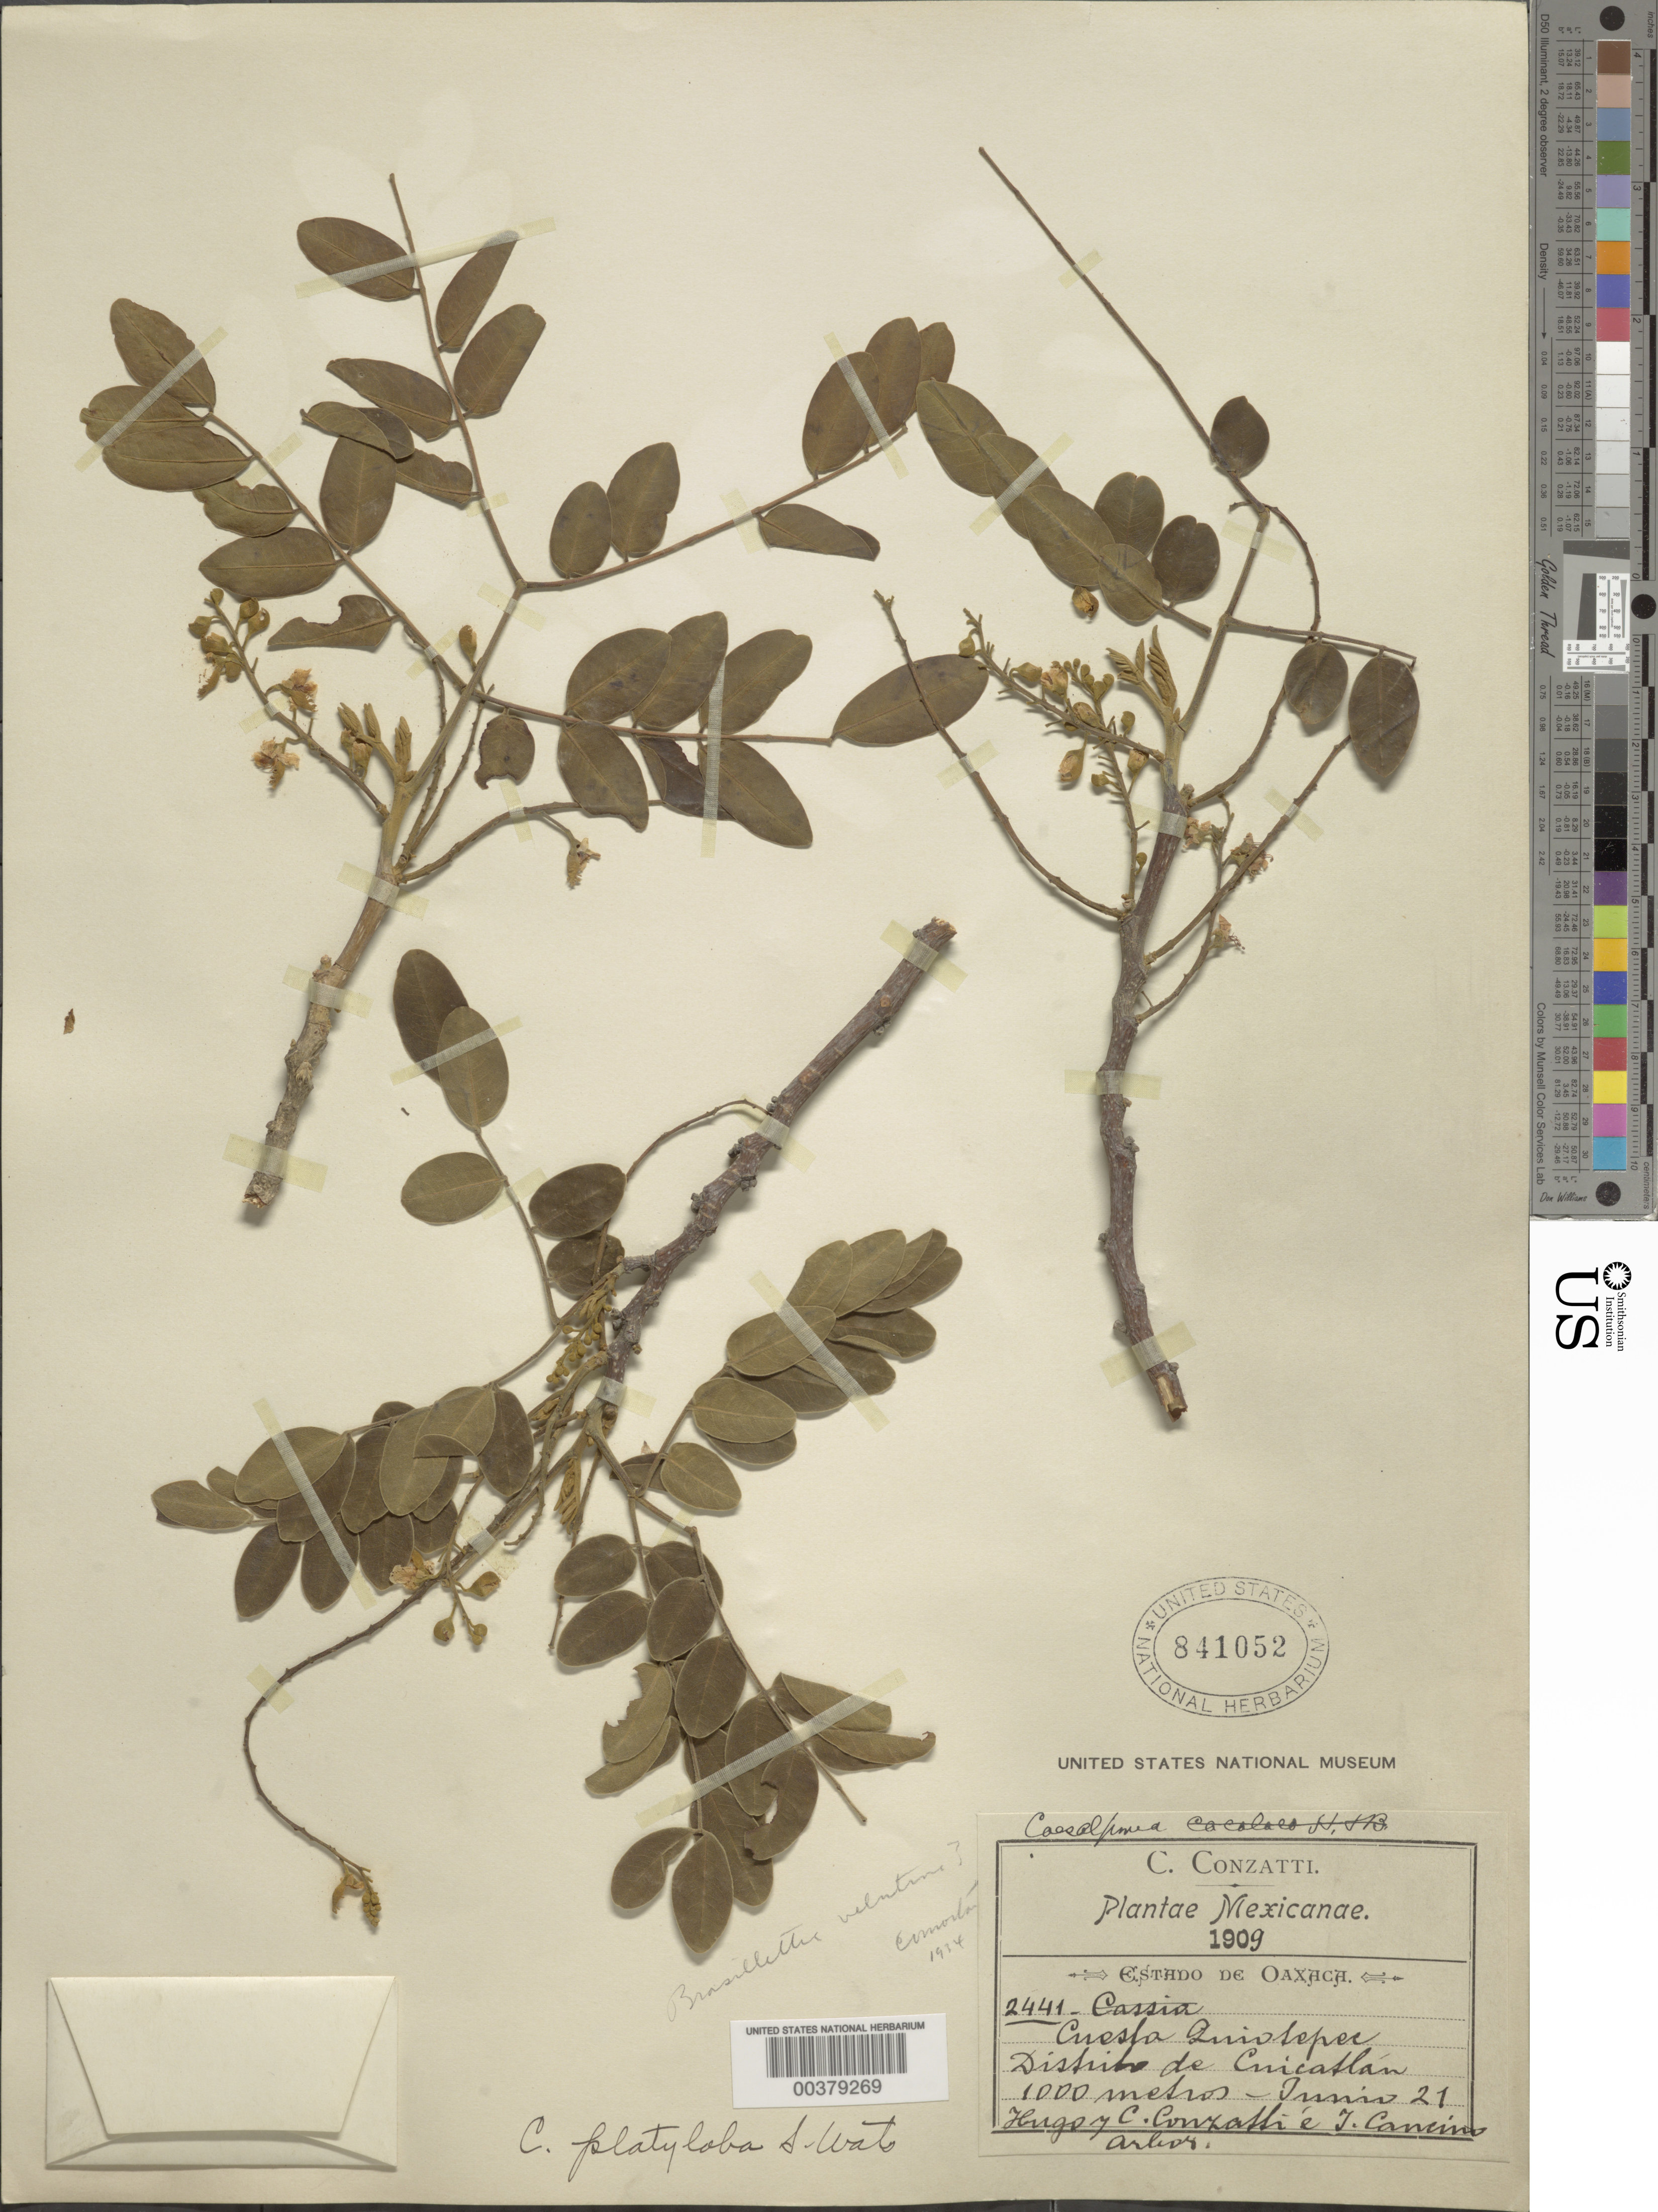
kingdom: Plantae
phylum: Tracheophyta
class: Magnoliopsida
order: Fabales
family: Fabaceae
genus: Coulteria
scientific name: Coulteria velutina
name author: (Britton & Rose) Sotuyo & G.P. Lewis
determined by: Strong, Mark T., (BOT), Smithsonian Institution - National Museum of Natural History (UNITED STATES)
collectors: C. Conzatti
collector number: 2441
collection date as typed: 21 Jun 1909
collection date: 1909-06-21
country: Mexico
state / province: Oaxaca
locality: Cuicatlan Mun. (?), Cuesta Quiotepec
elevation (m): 1000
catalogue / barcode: US 841052